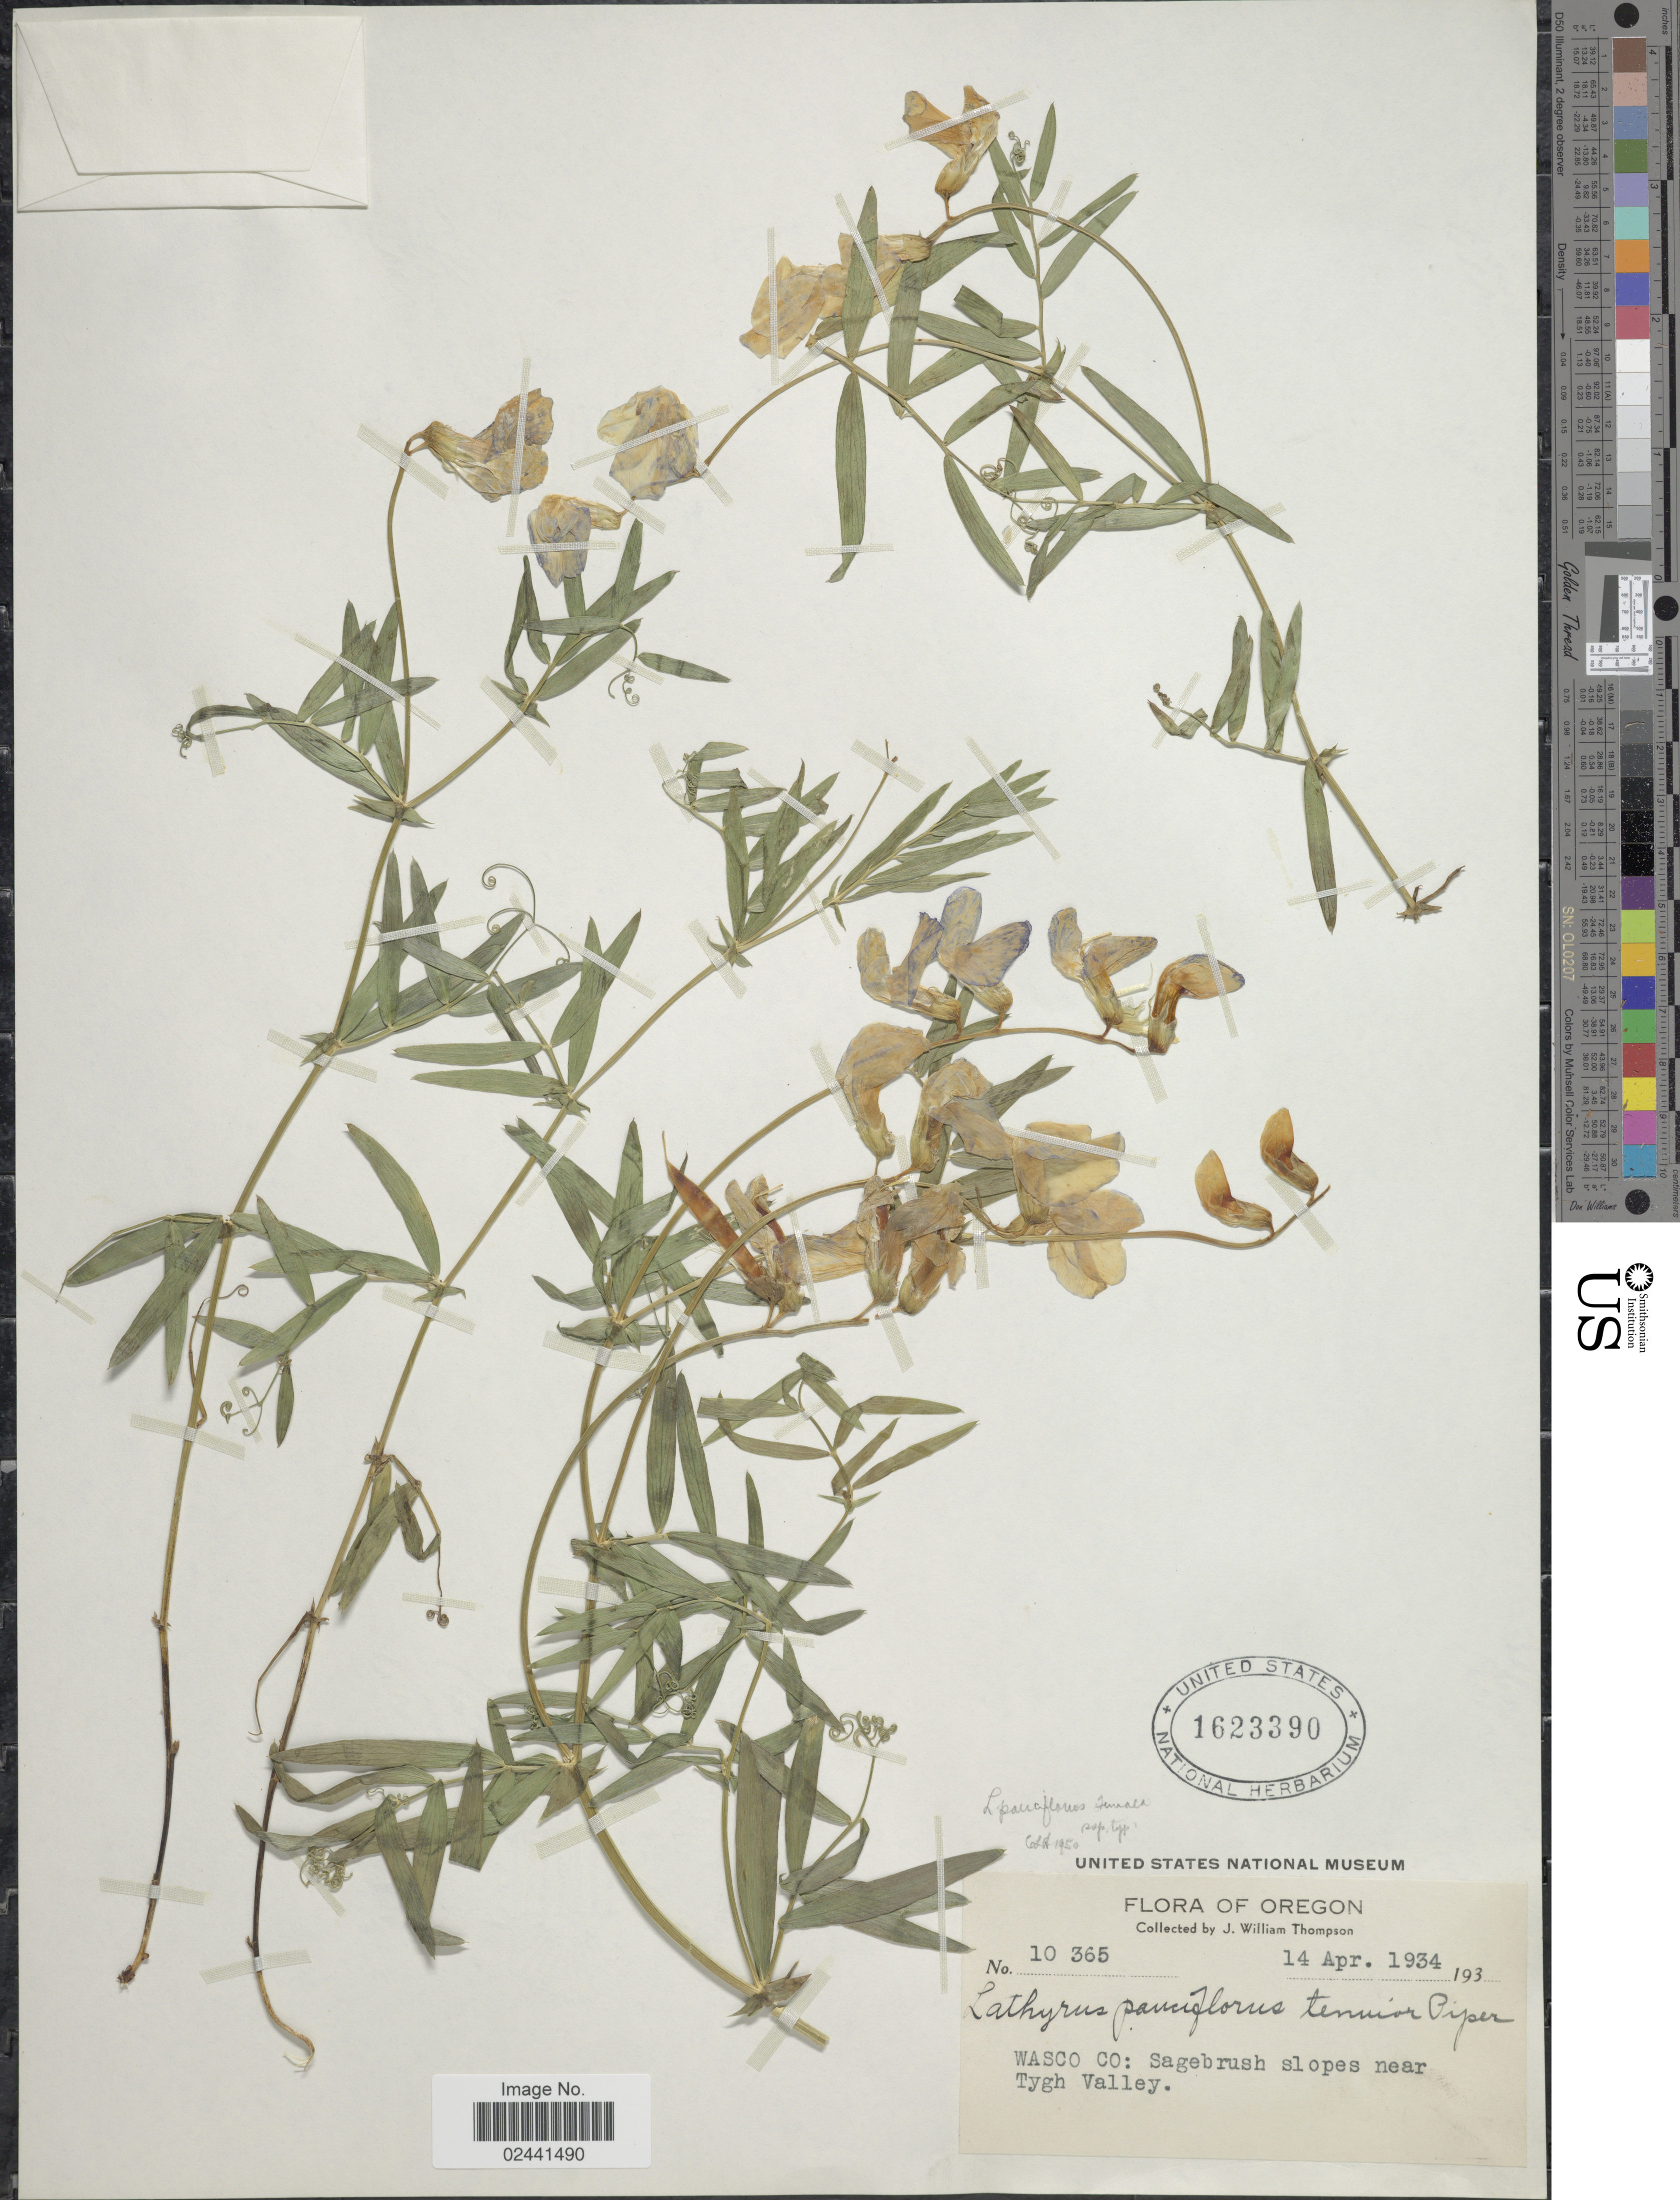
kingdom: Plantae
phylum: Tracheophyta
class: Magnoliopsida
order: Fabales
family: Fabaceae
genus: Lathyrus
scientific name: Lathyrus pauciflorus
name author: Fernald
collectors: J. W. Thompson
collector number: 10365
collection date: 1934-04-14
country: United States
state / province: Oregon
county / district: Wasco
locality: Wasco Co: Sagebrush slopes near Tygh Valley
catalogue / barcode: US 1623390